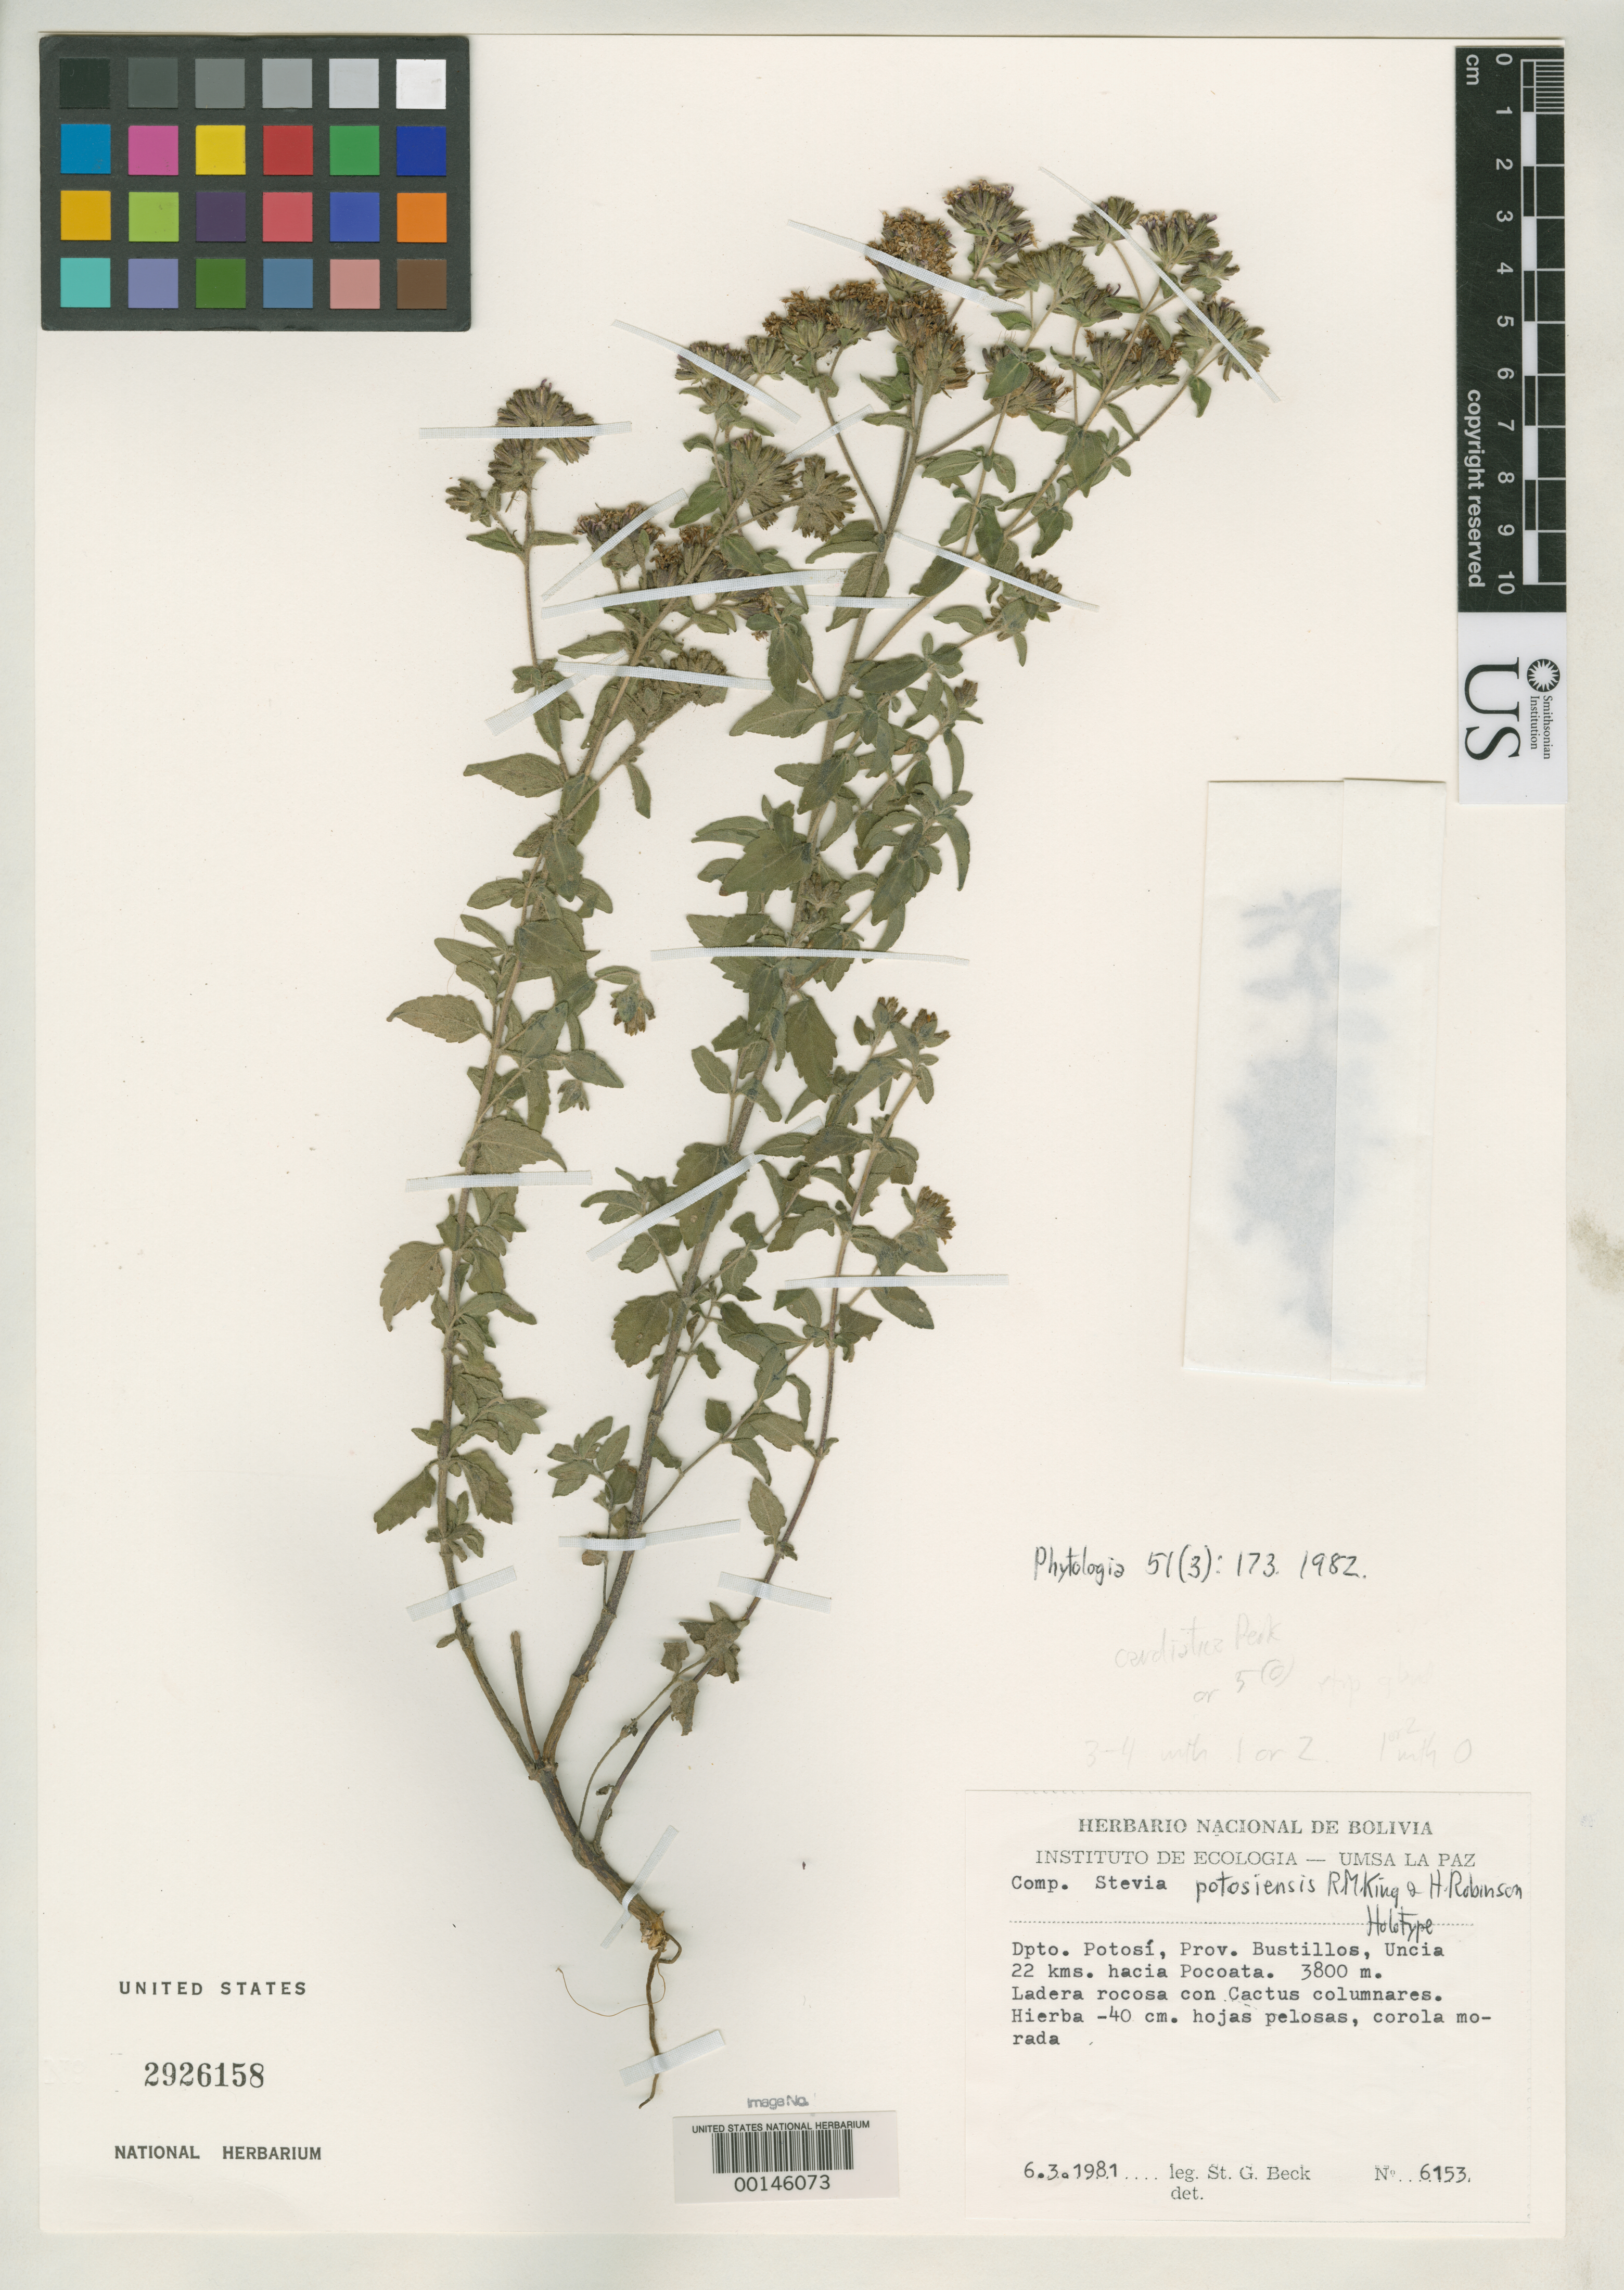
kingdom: Plantae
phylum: Tracheophyta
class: Magnoliopsida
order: Asterales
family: Asteraceae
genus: Stevia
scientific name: Stevia potosiensis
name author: R.M. King & H. Rob.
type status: Holotype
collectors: S. G. Beck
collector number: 6153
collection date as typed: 06 Mar 1981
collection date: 1981-03-06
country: Bolivia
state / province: Potosí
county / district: Bustillos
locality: Uncia, Pocoata.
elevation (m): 3800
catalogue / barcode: US 2926158